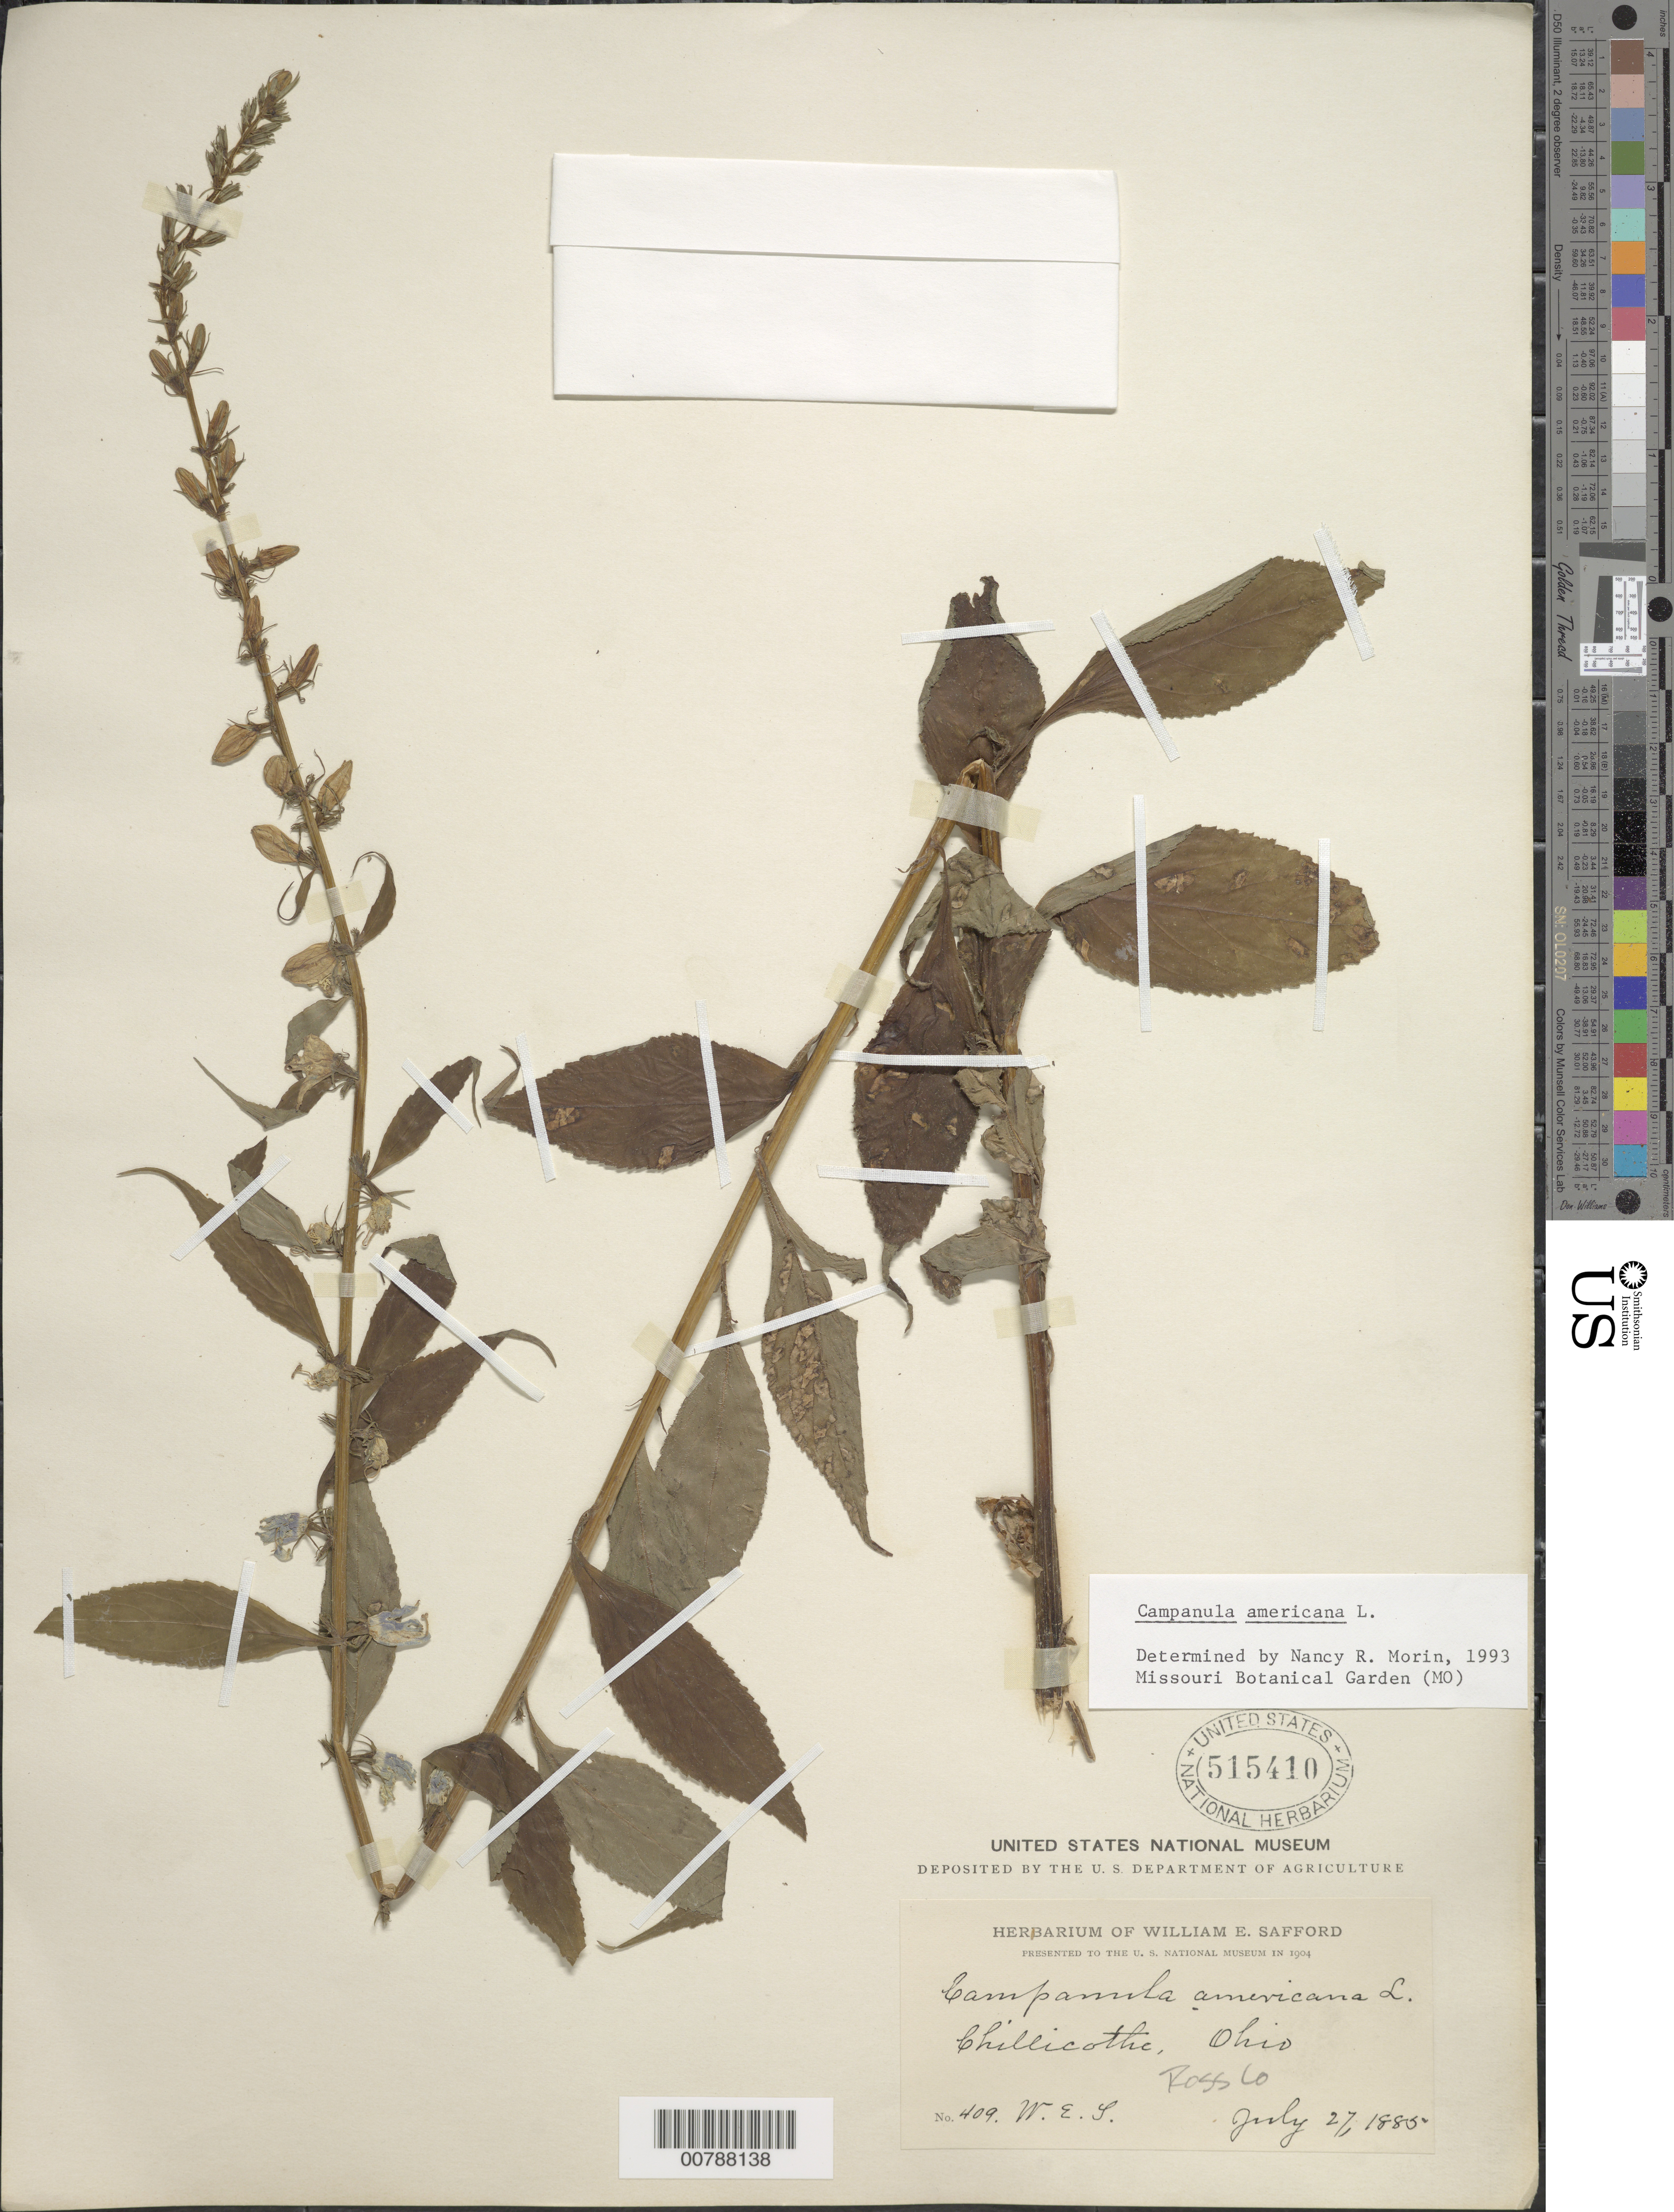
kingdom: Plantae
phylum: Tracheophyta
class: Magnoliopsida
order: Asterales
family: Campanulaceae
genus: Campanula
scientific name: Campanula americana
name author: L.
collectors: W. E. Safford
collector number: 409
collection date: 1885-07-27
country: United States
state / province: Ohio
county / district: Ross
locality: Chillicothe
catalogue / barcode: US 515410